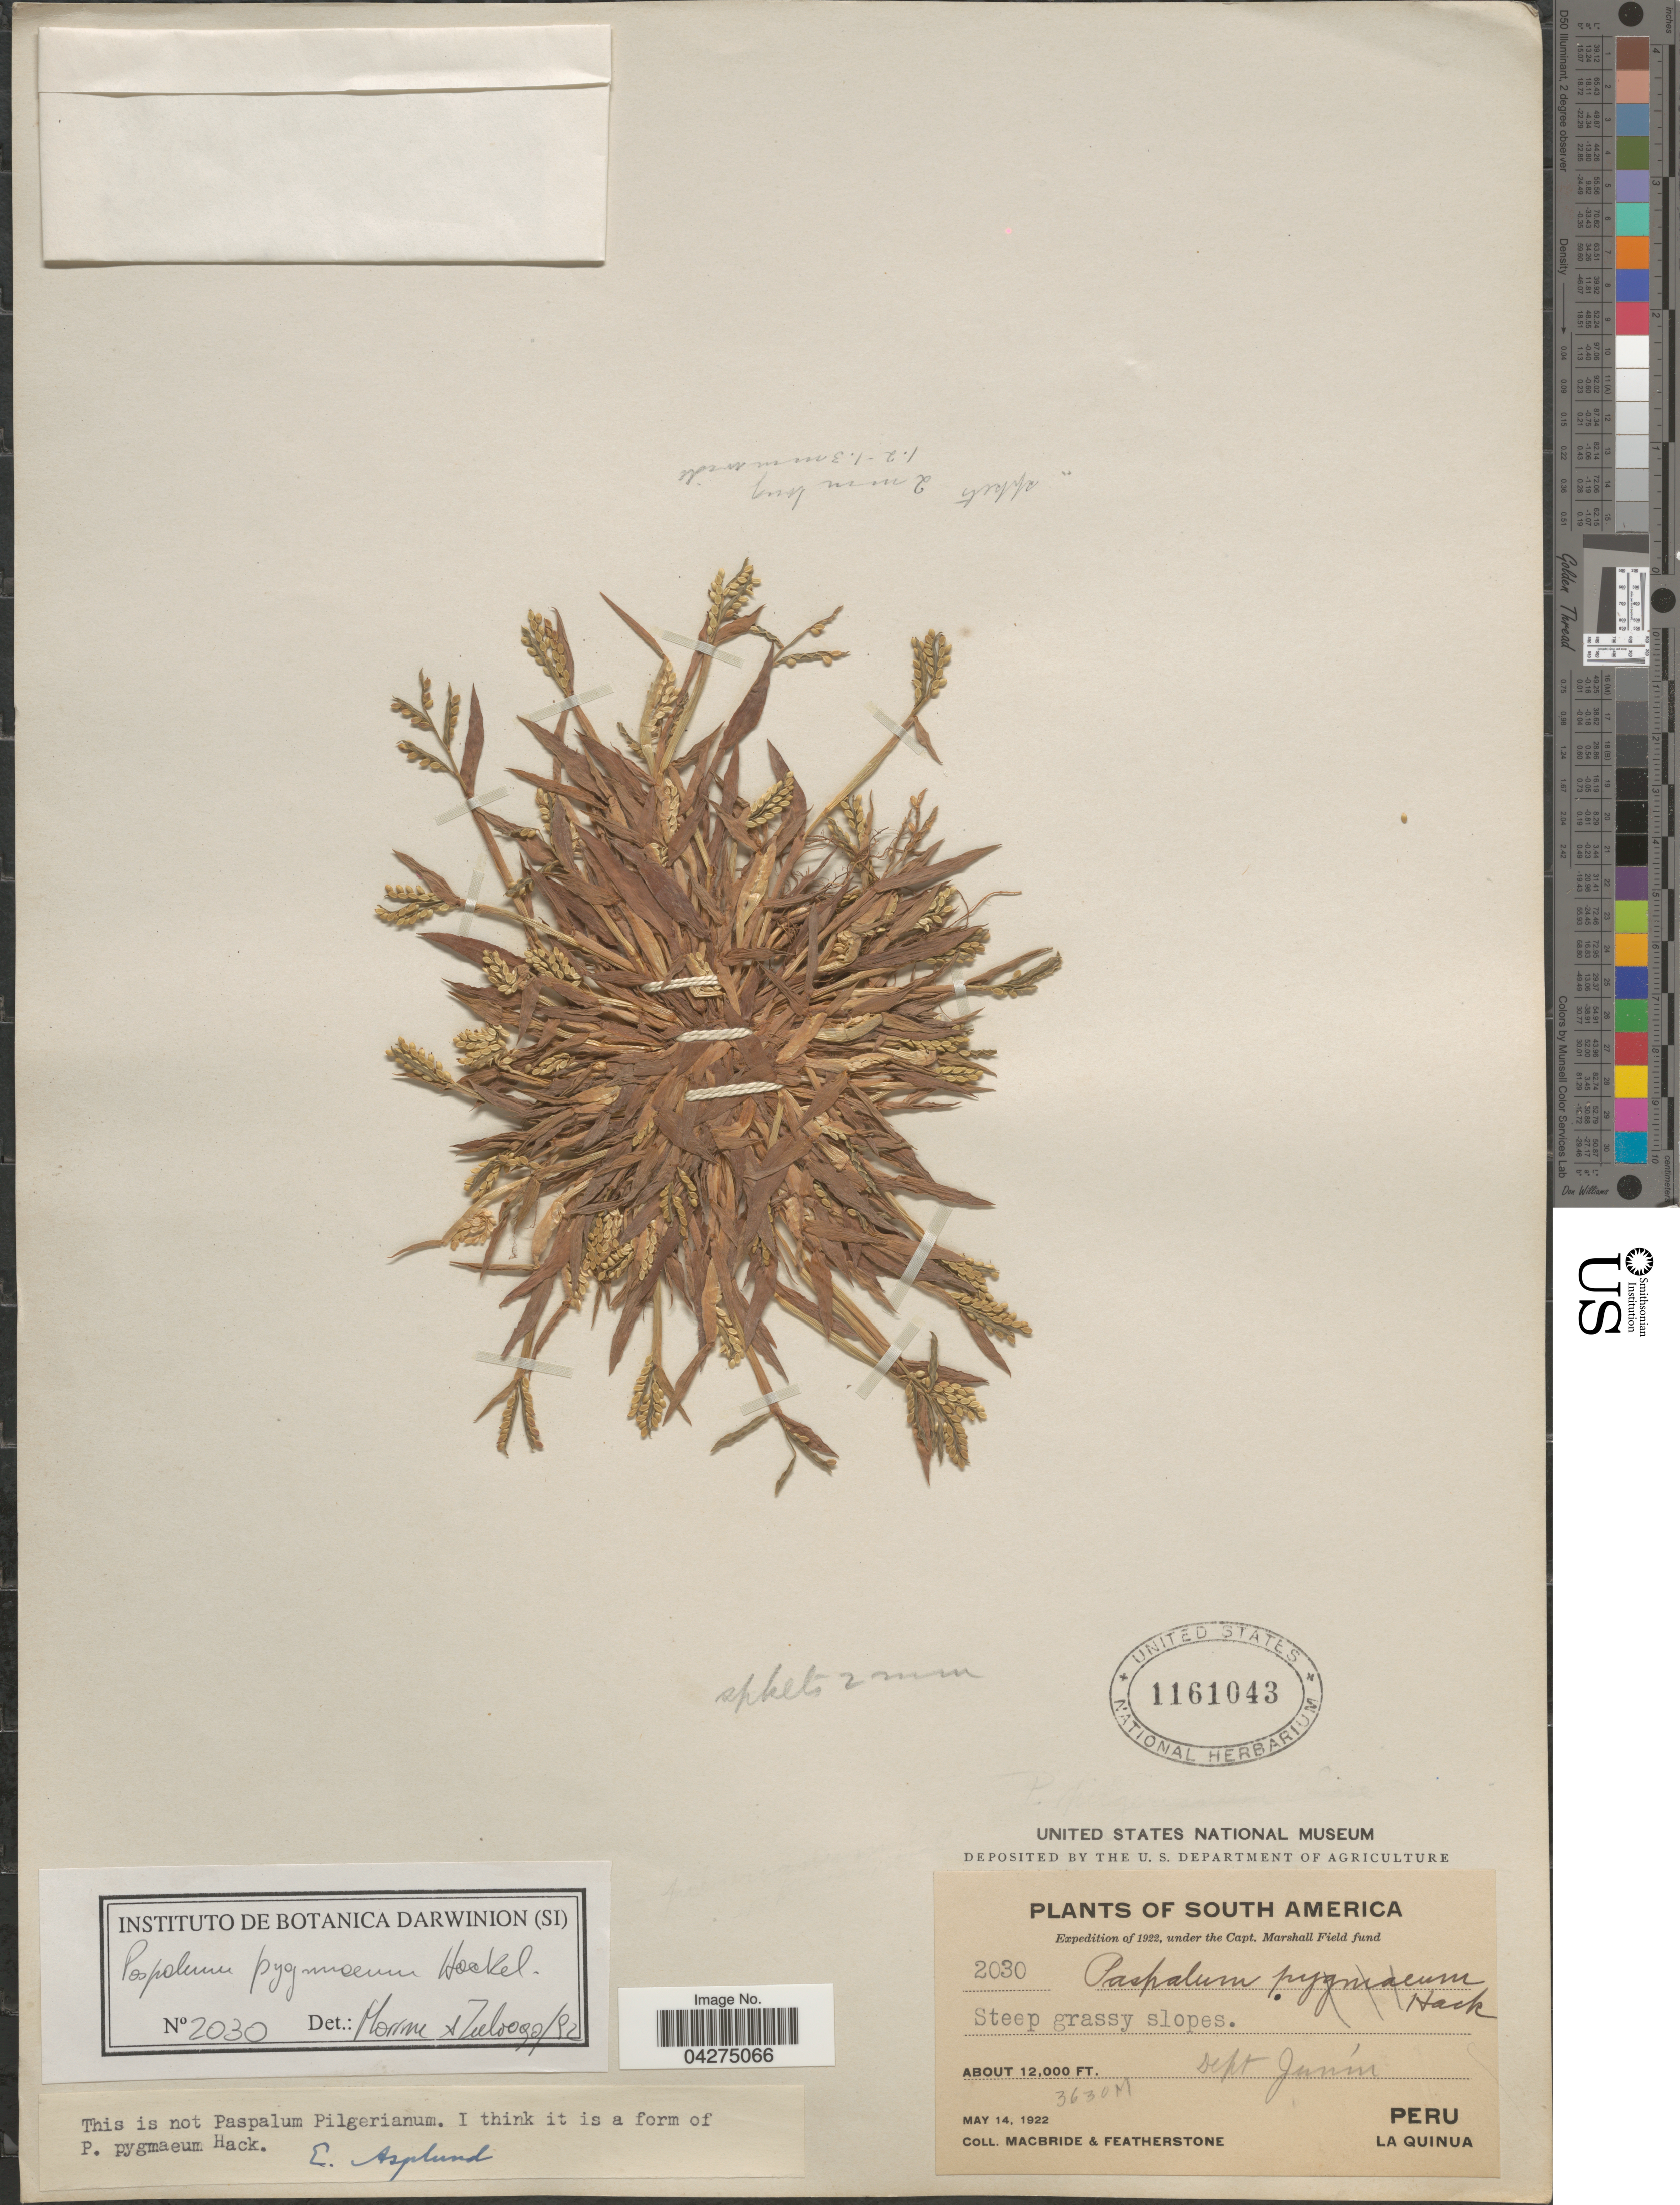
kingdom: Plantae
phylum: Tracheophyta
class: Liliopsida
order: Poales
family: Poaceae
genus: Paspalum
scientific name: Paspalum pygmaeum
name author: Hack.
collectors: Macbride, -- & -. Featherstone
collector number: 2030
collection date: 1922-05-14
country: Peru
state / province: Junín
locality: Expedition of 1922. Dept. Junín. La Quinua.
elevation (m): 3630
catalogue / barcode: US 1161043